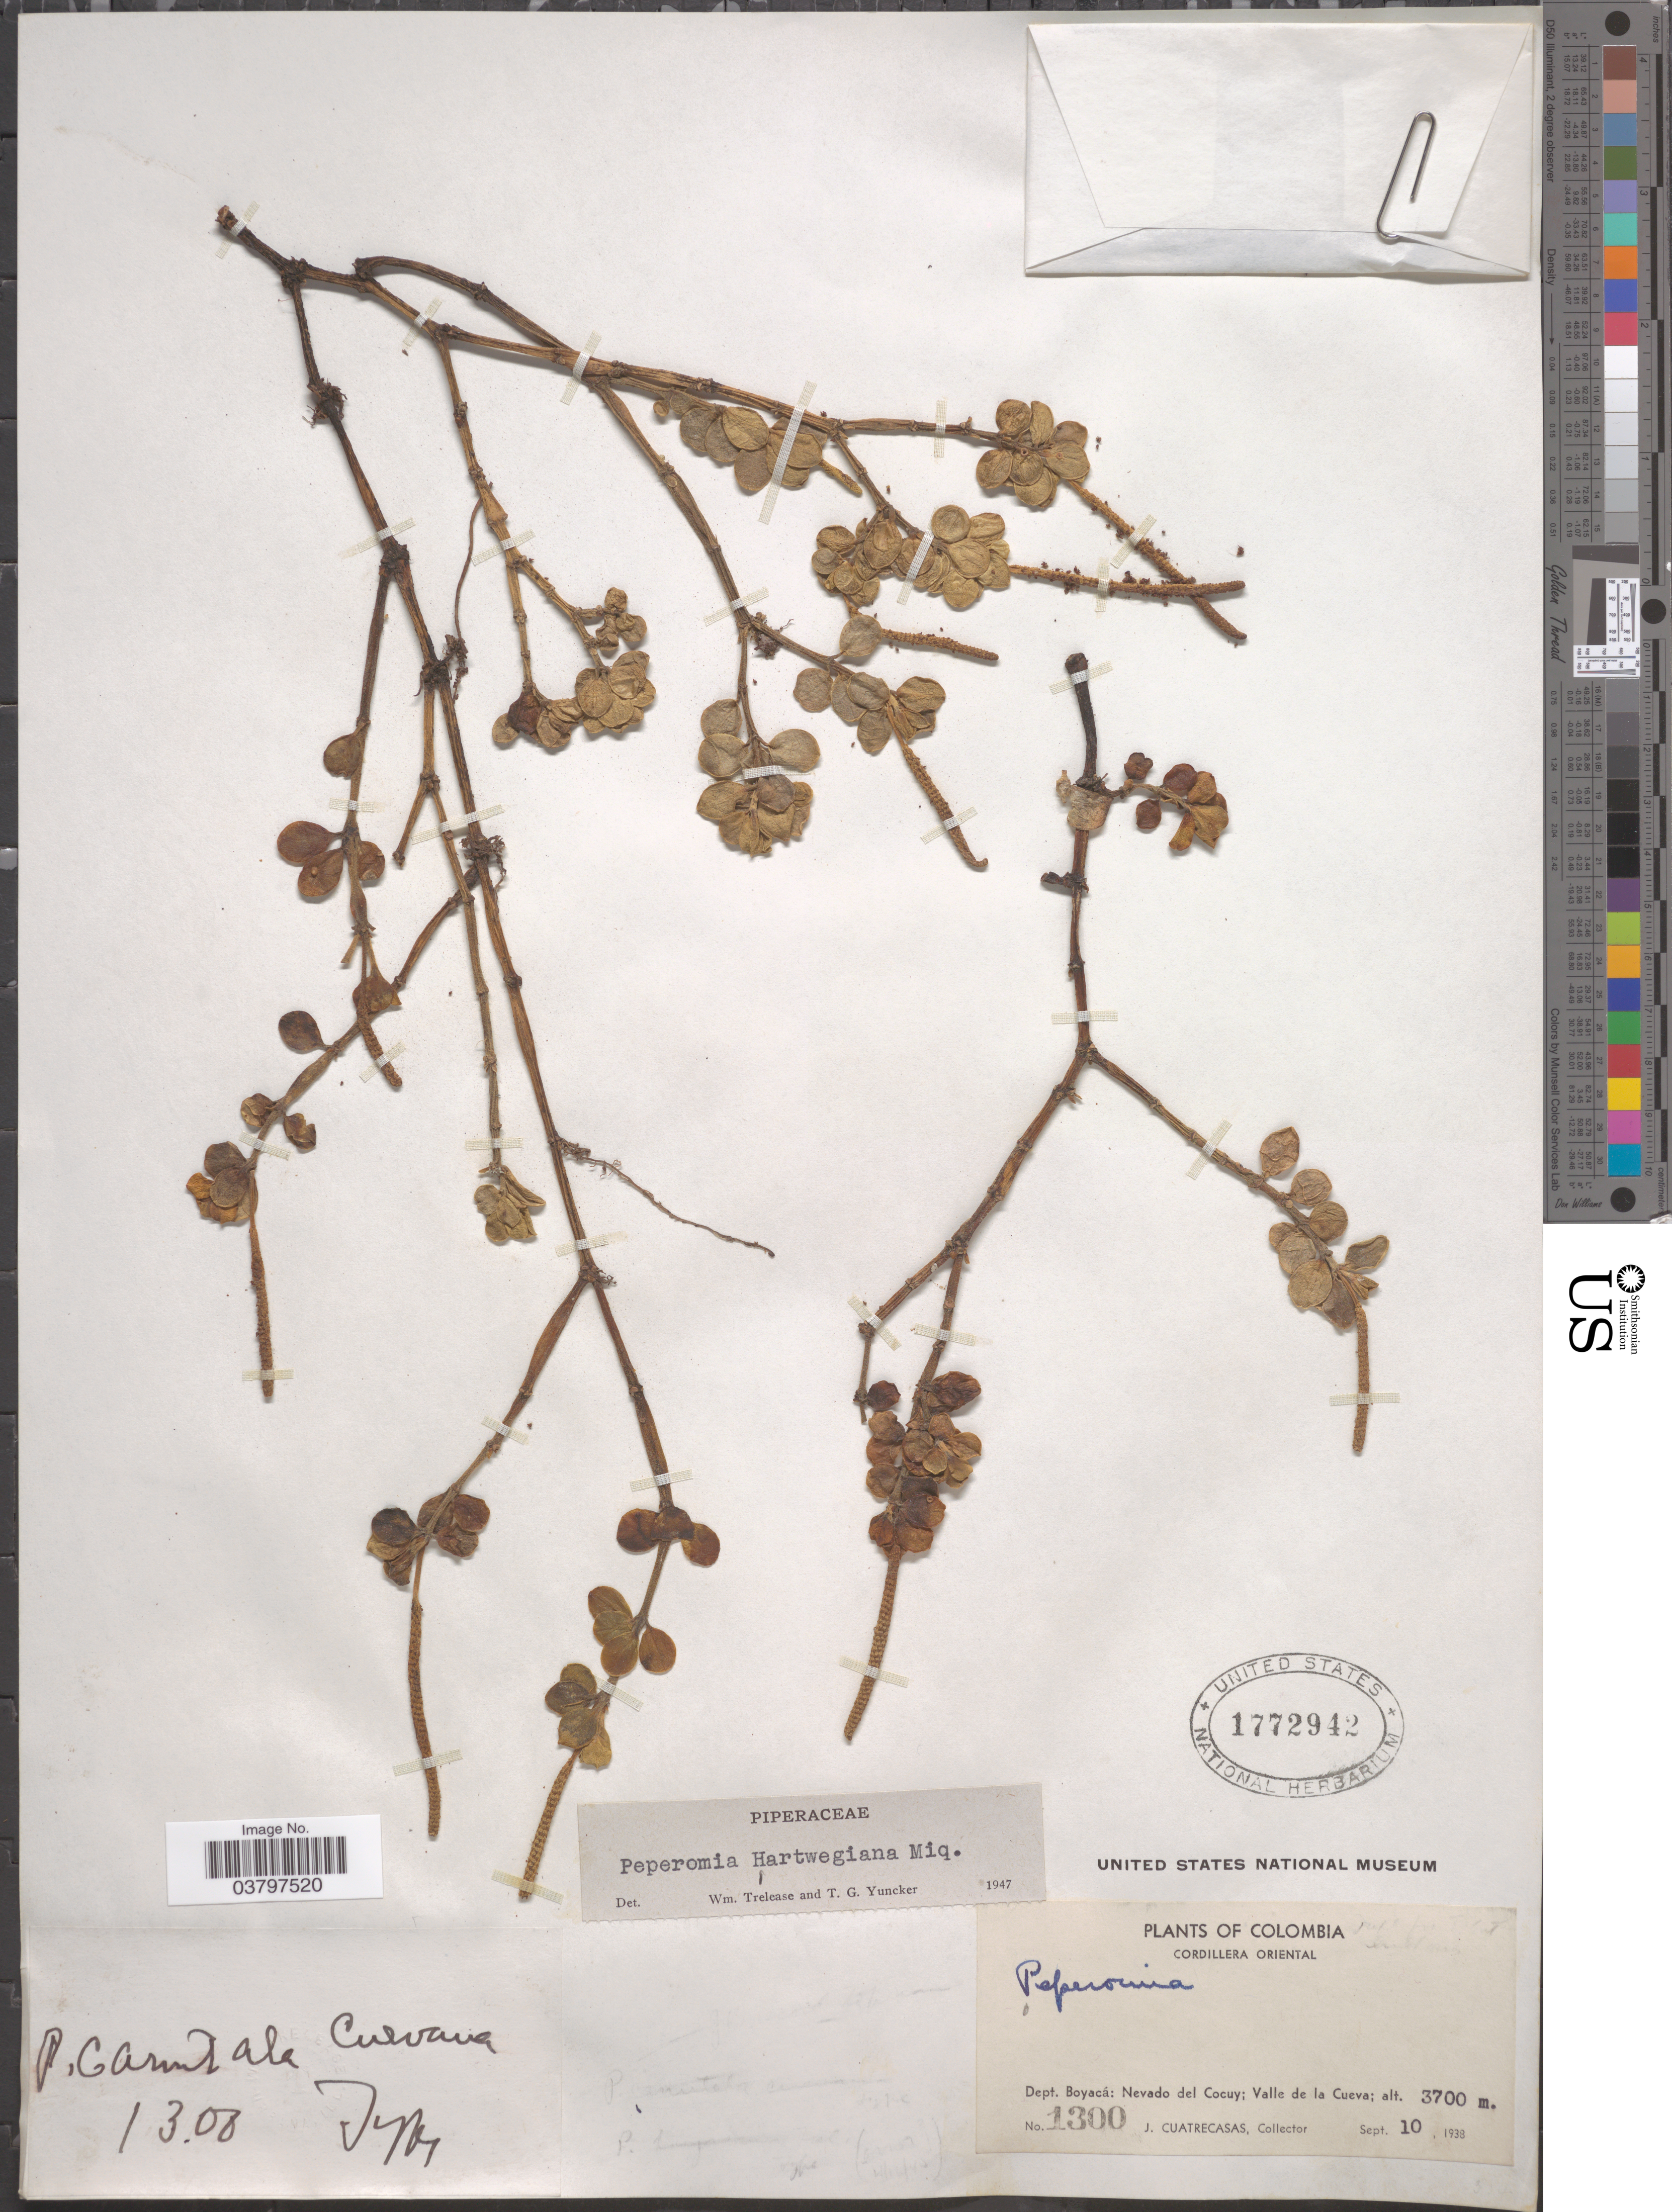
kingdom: Plantae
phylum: Tracheophyta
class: Magnoliopsida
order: Piperales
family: Piperaceae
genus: Peperomia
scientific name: Peperomia hartwegiana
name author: Miq.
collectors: J. Cuatrecasas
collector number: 1300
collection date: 1938-09-10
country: Colombia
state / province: Boyacá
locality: Cordillera Oriental. Dept. Boyacá: Nevado del Cocuy; Valle de la Cueva.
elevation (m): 3700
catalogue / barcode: US 1772942